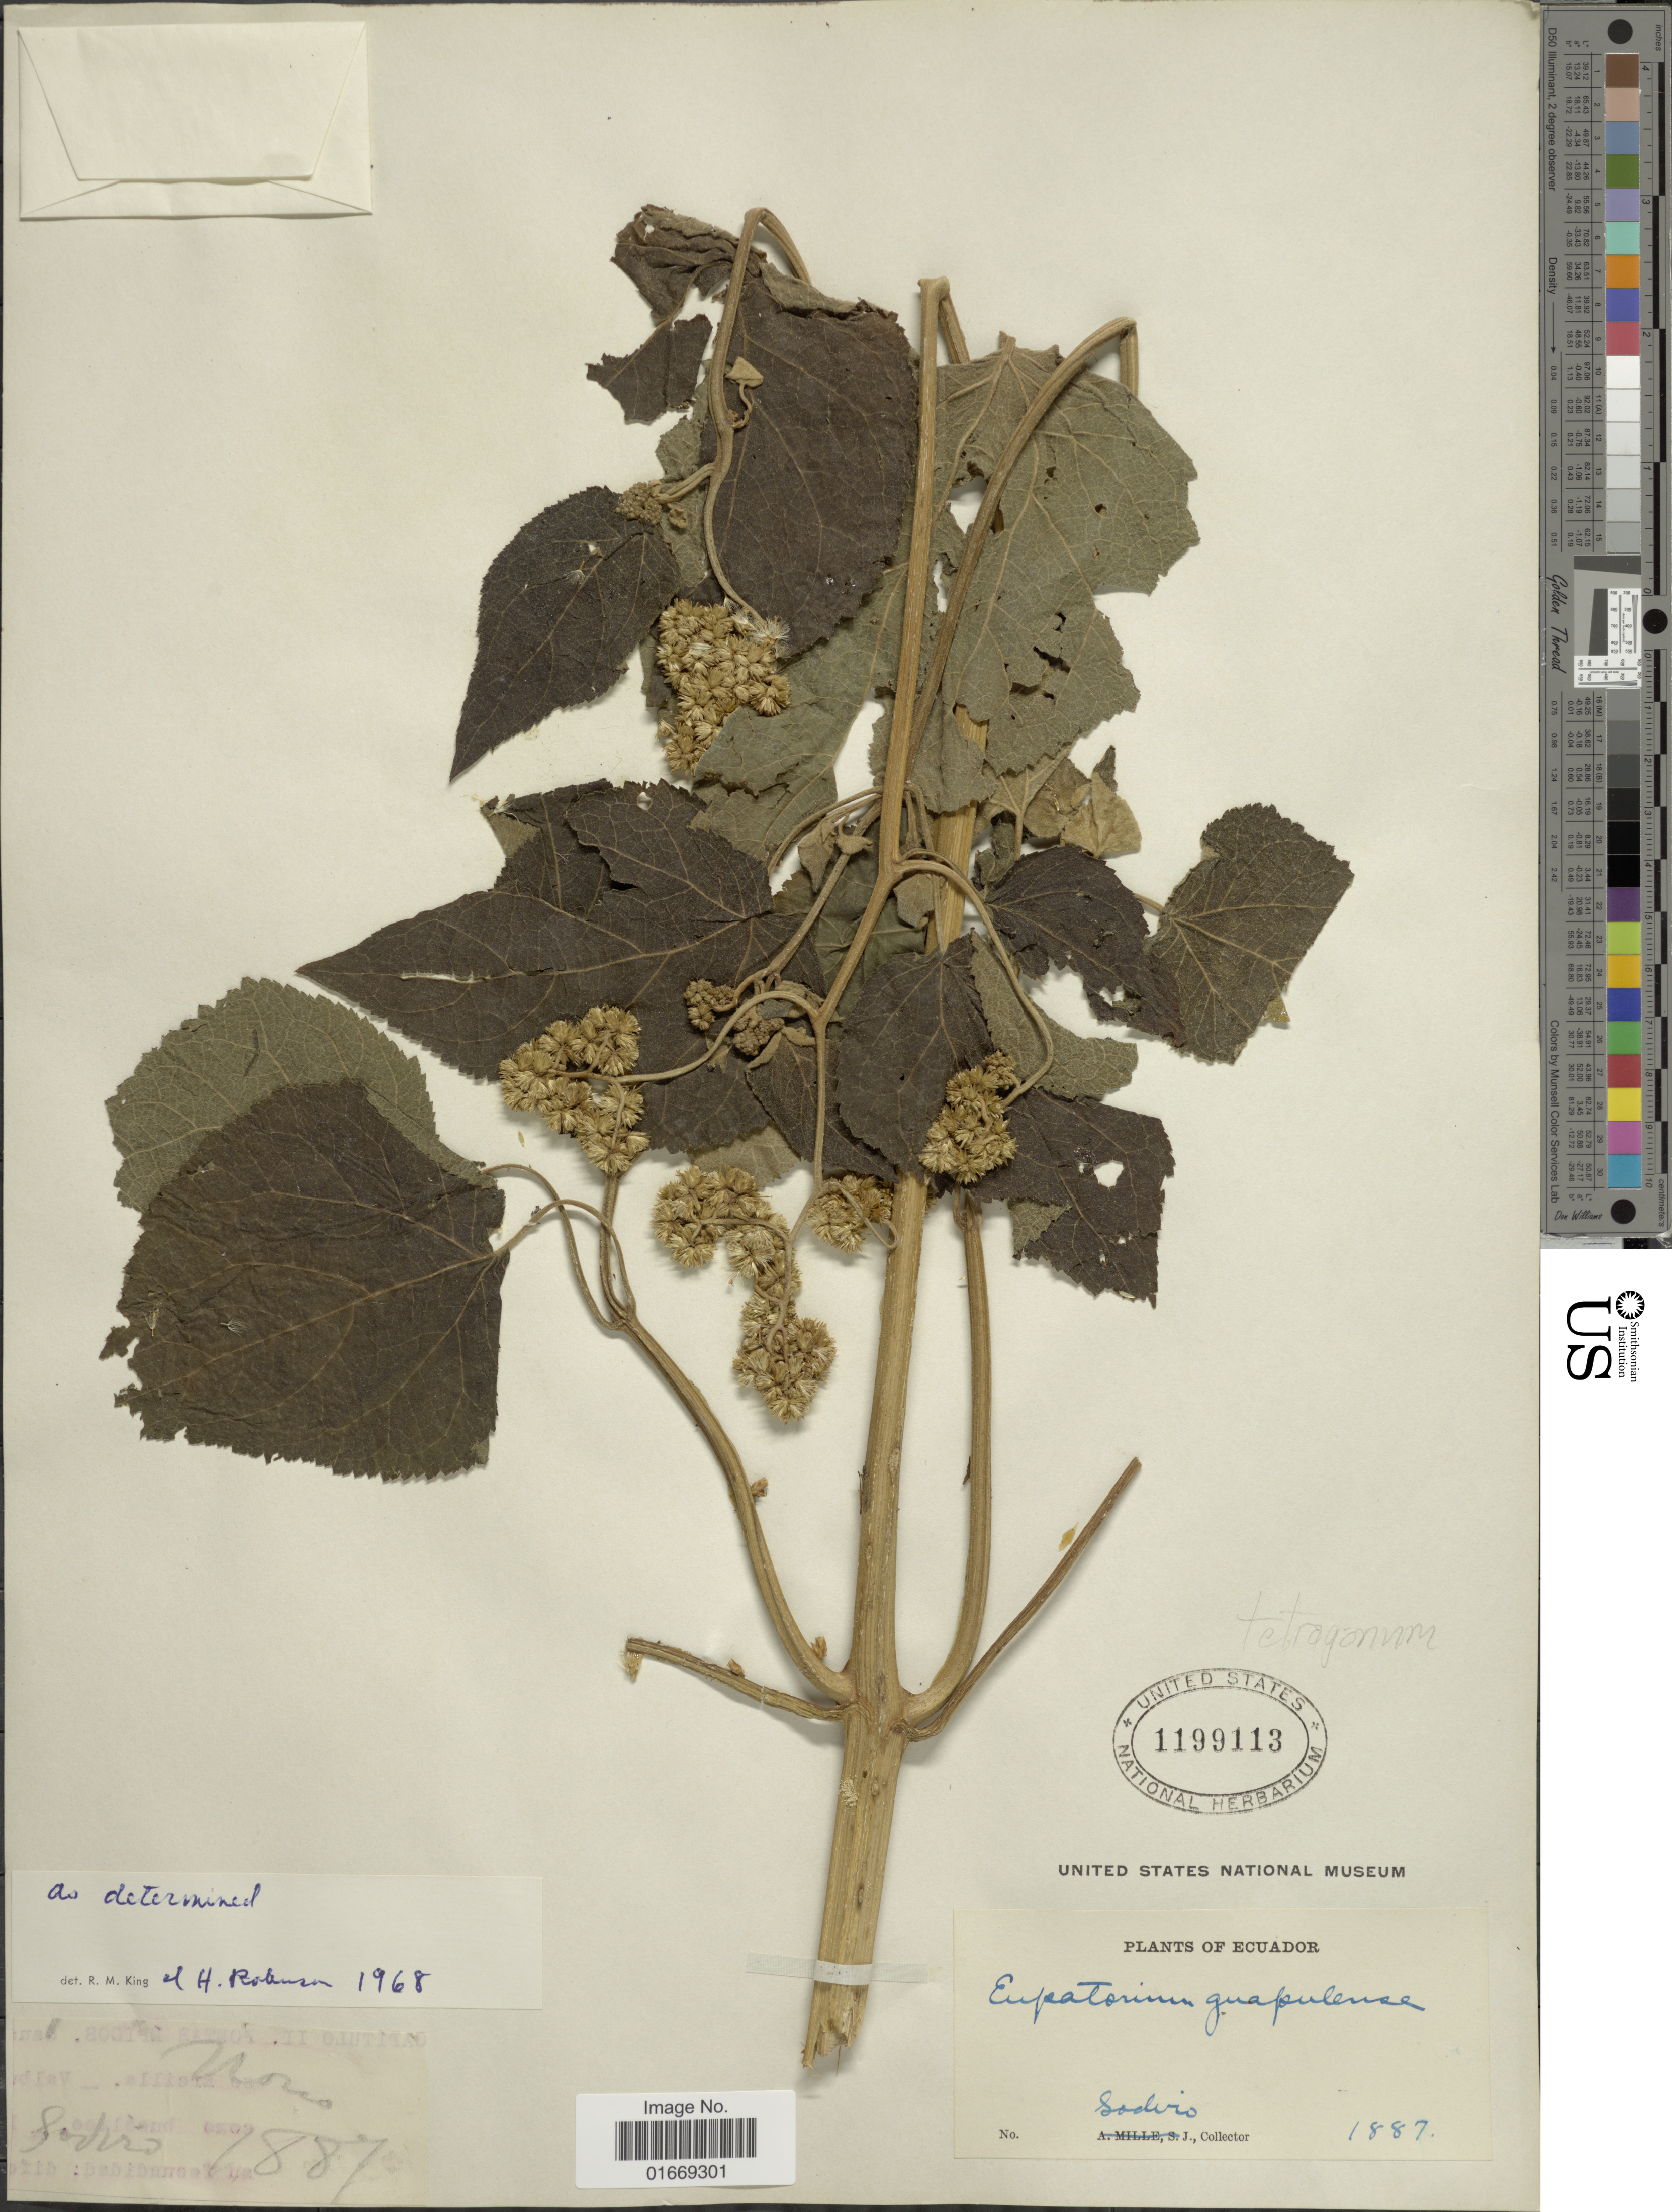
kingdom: Plantae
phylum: Tracheophyta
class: Magnoliopsida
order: Asterales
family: Asteraceae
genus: Hebeclinium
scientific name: Hebeclinium tetragonum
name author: Benth.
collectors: Sodiro, --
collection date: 1887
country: Ecuador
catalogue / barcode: US 1199113